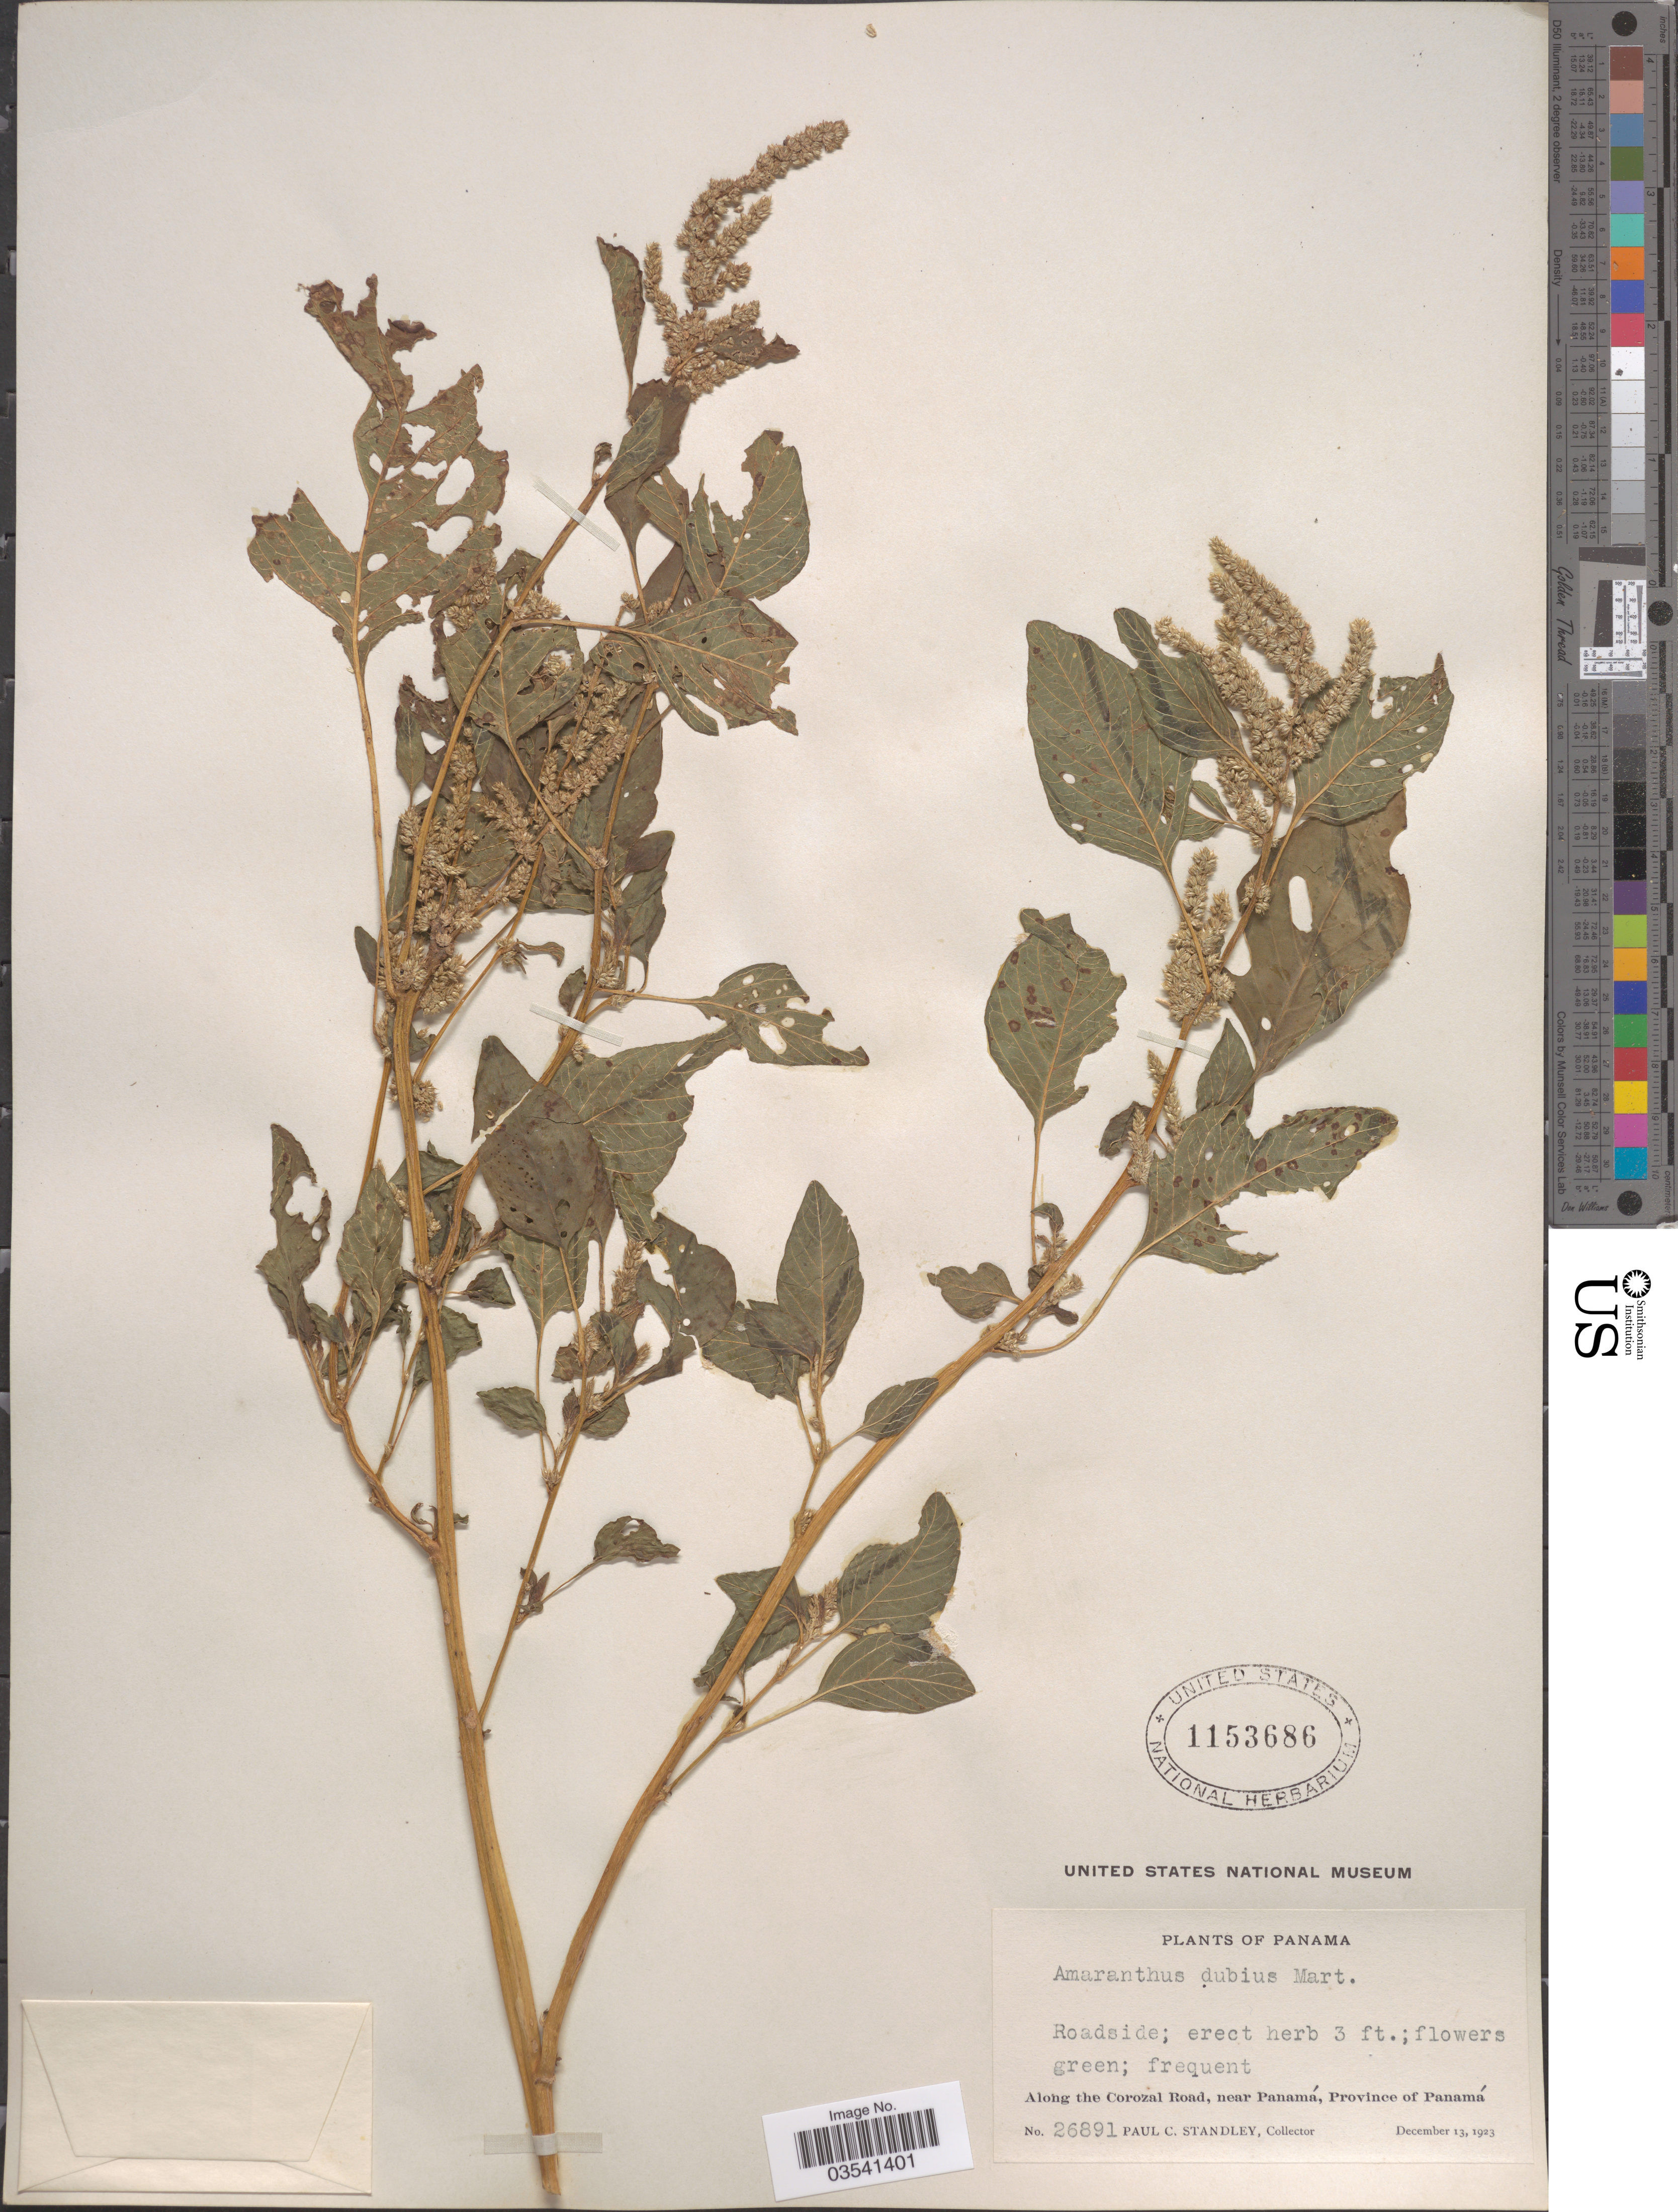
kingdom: Plantae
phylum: Tracheophyta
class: Magnoliopsida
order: Caryophyllales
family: Amaranthaceae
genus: Amaranthus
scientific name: Amaranthus dubius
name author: Mart. ex Thell.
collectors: P. C. Standley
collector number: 26891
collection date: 1923-12-13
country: Panama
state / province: Panamá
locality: Along the Corozal Road, near Panamá.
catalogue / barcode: US 1153686